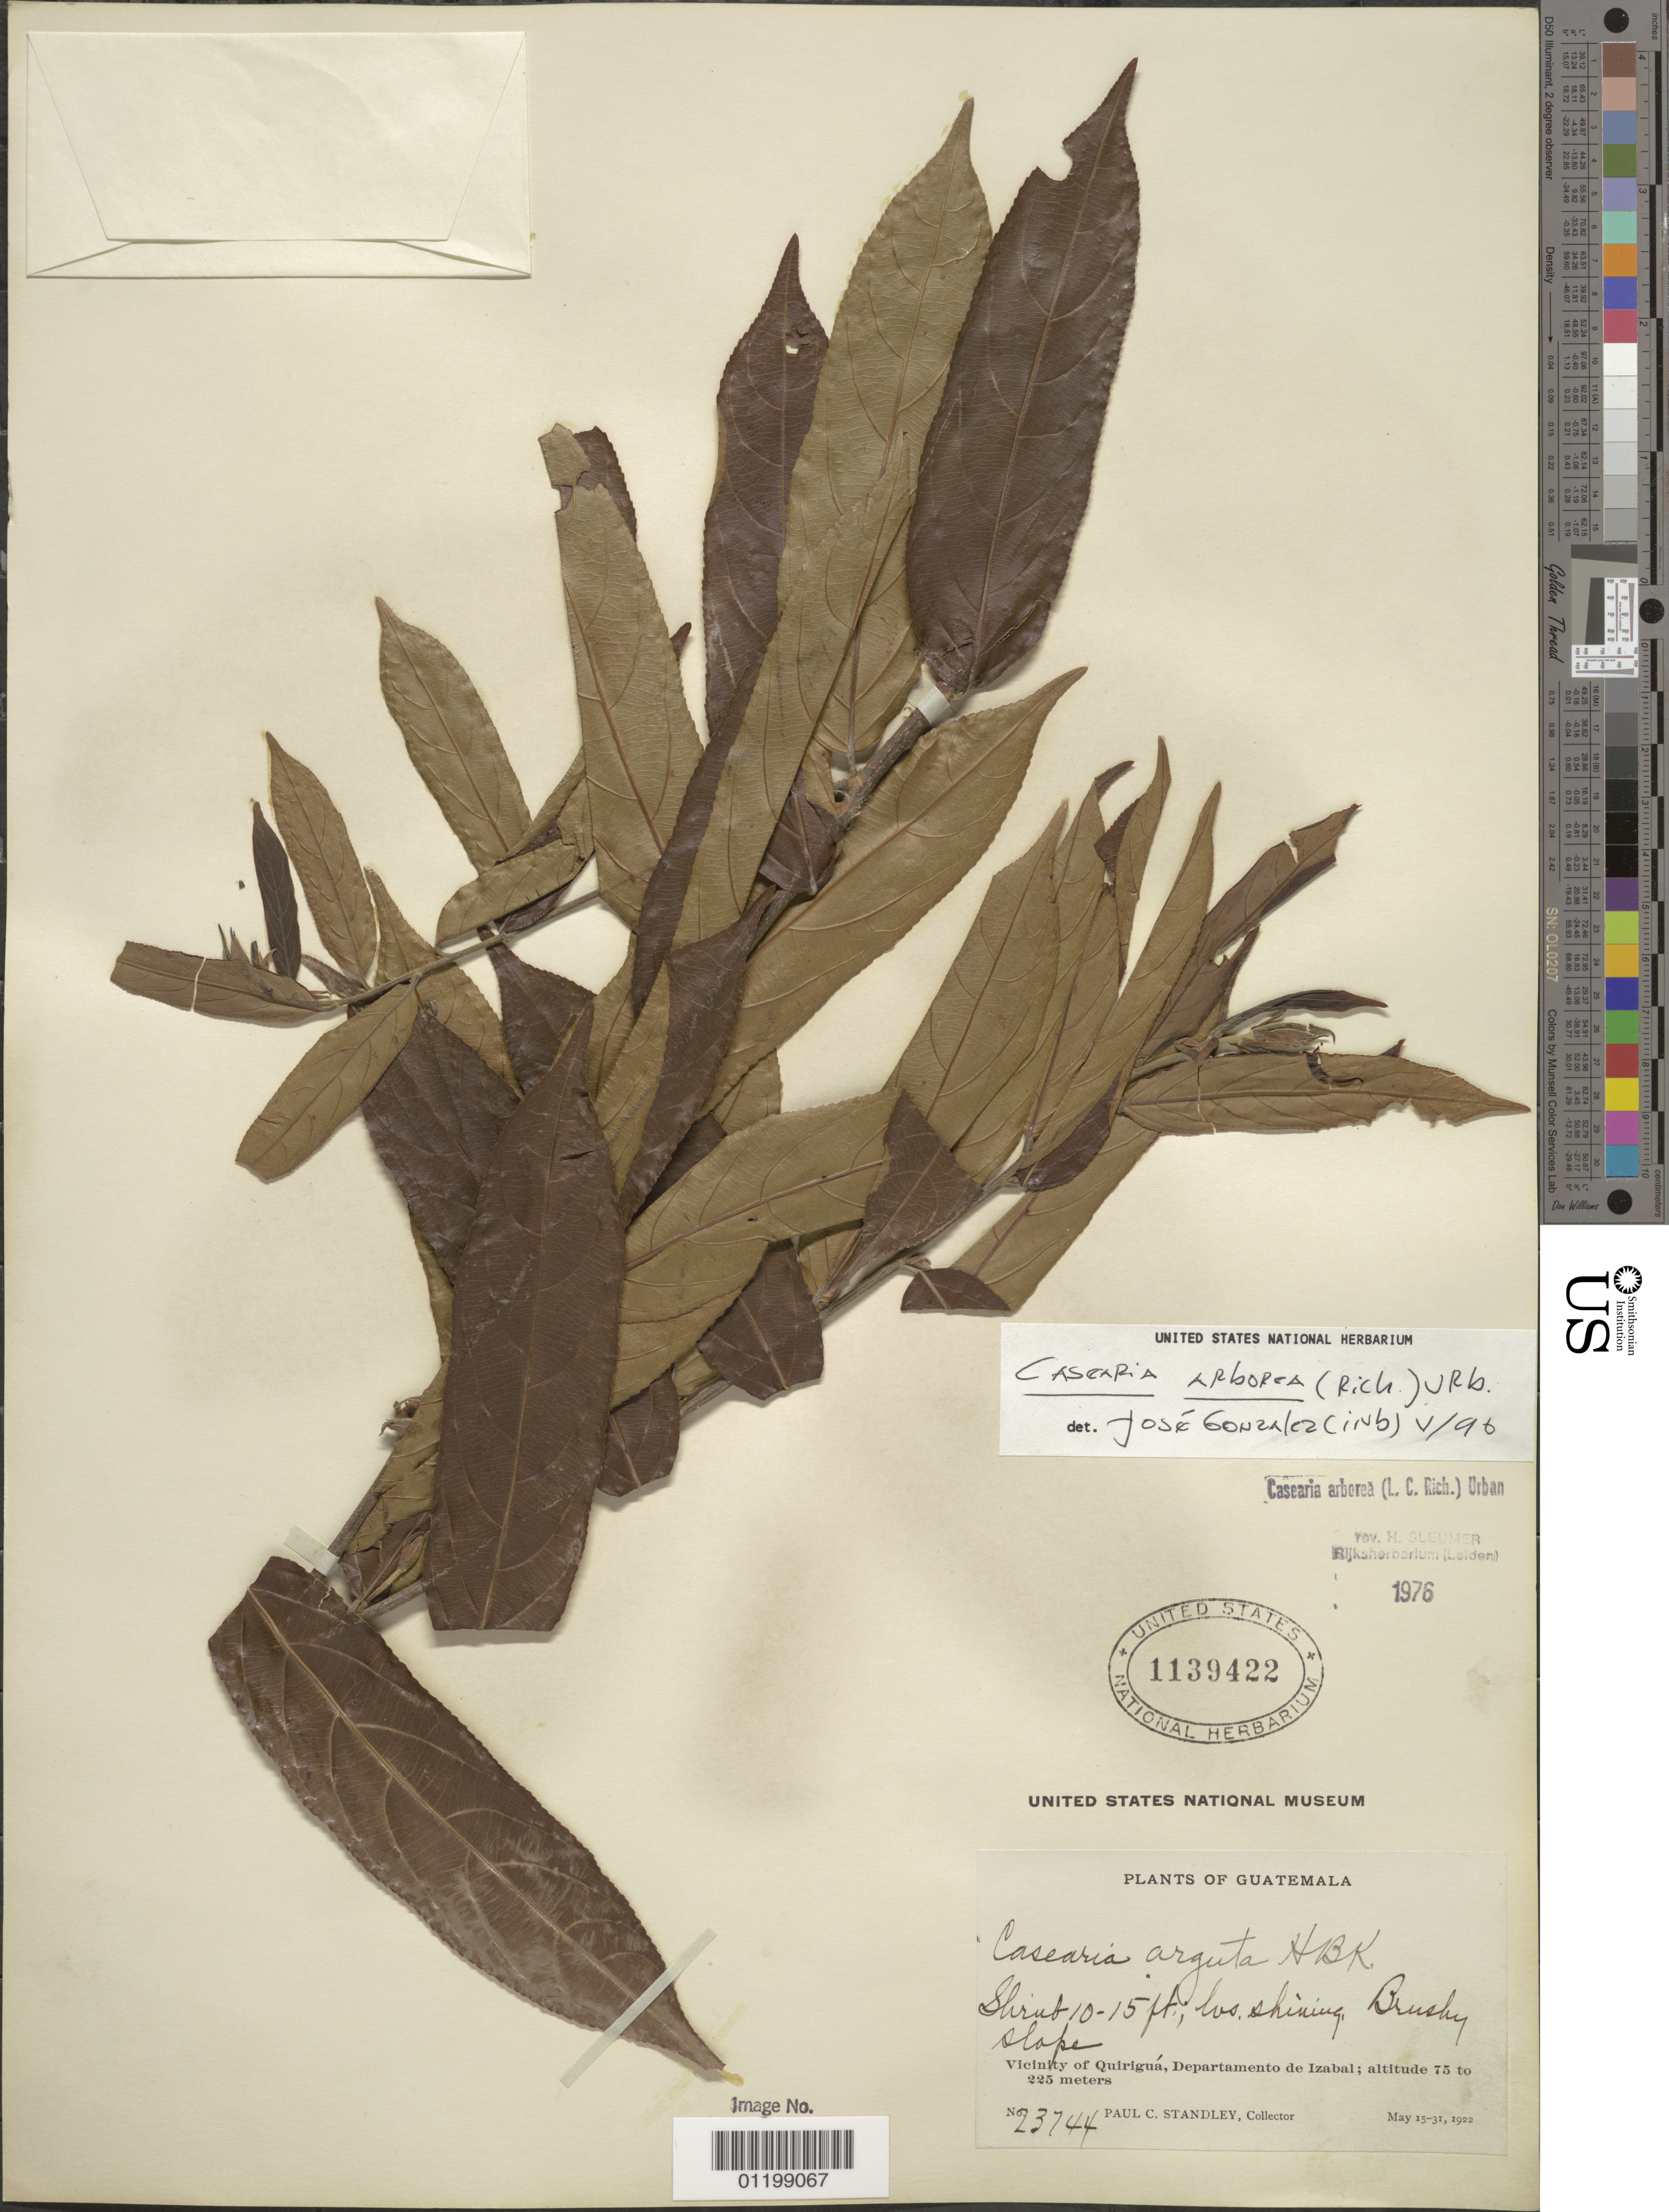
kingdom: Plantae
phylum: Tracheophyta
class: Magnoliopsida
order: Malpighiales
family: Salicaceae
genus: Casearia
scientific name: Casearia arborea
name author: (Rich.) Urb.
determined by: Gonzales, J.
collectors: P. C. Standley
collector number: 23744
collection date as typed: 15 May 1922 to 31 Mar 1922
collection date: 1922-03-31/1922-05-15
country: Guatemala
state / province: Izabal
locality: Vicinity of Quiriguá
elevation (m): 75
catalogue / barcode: US 1139422